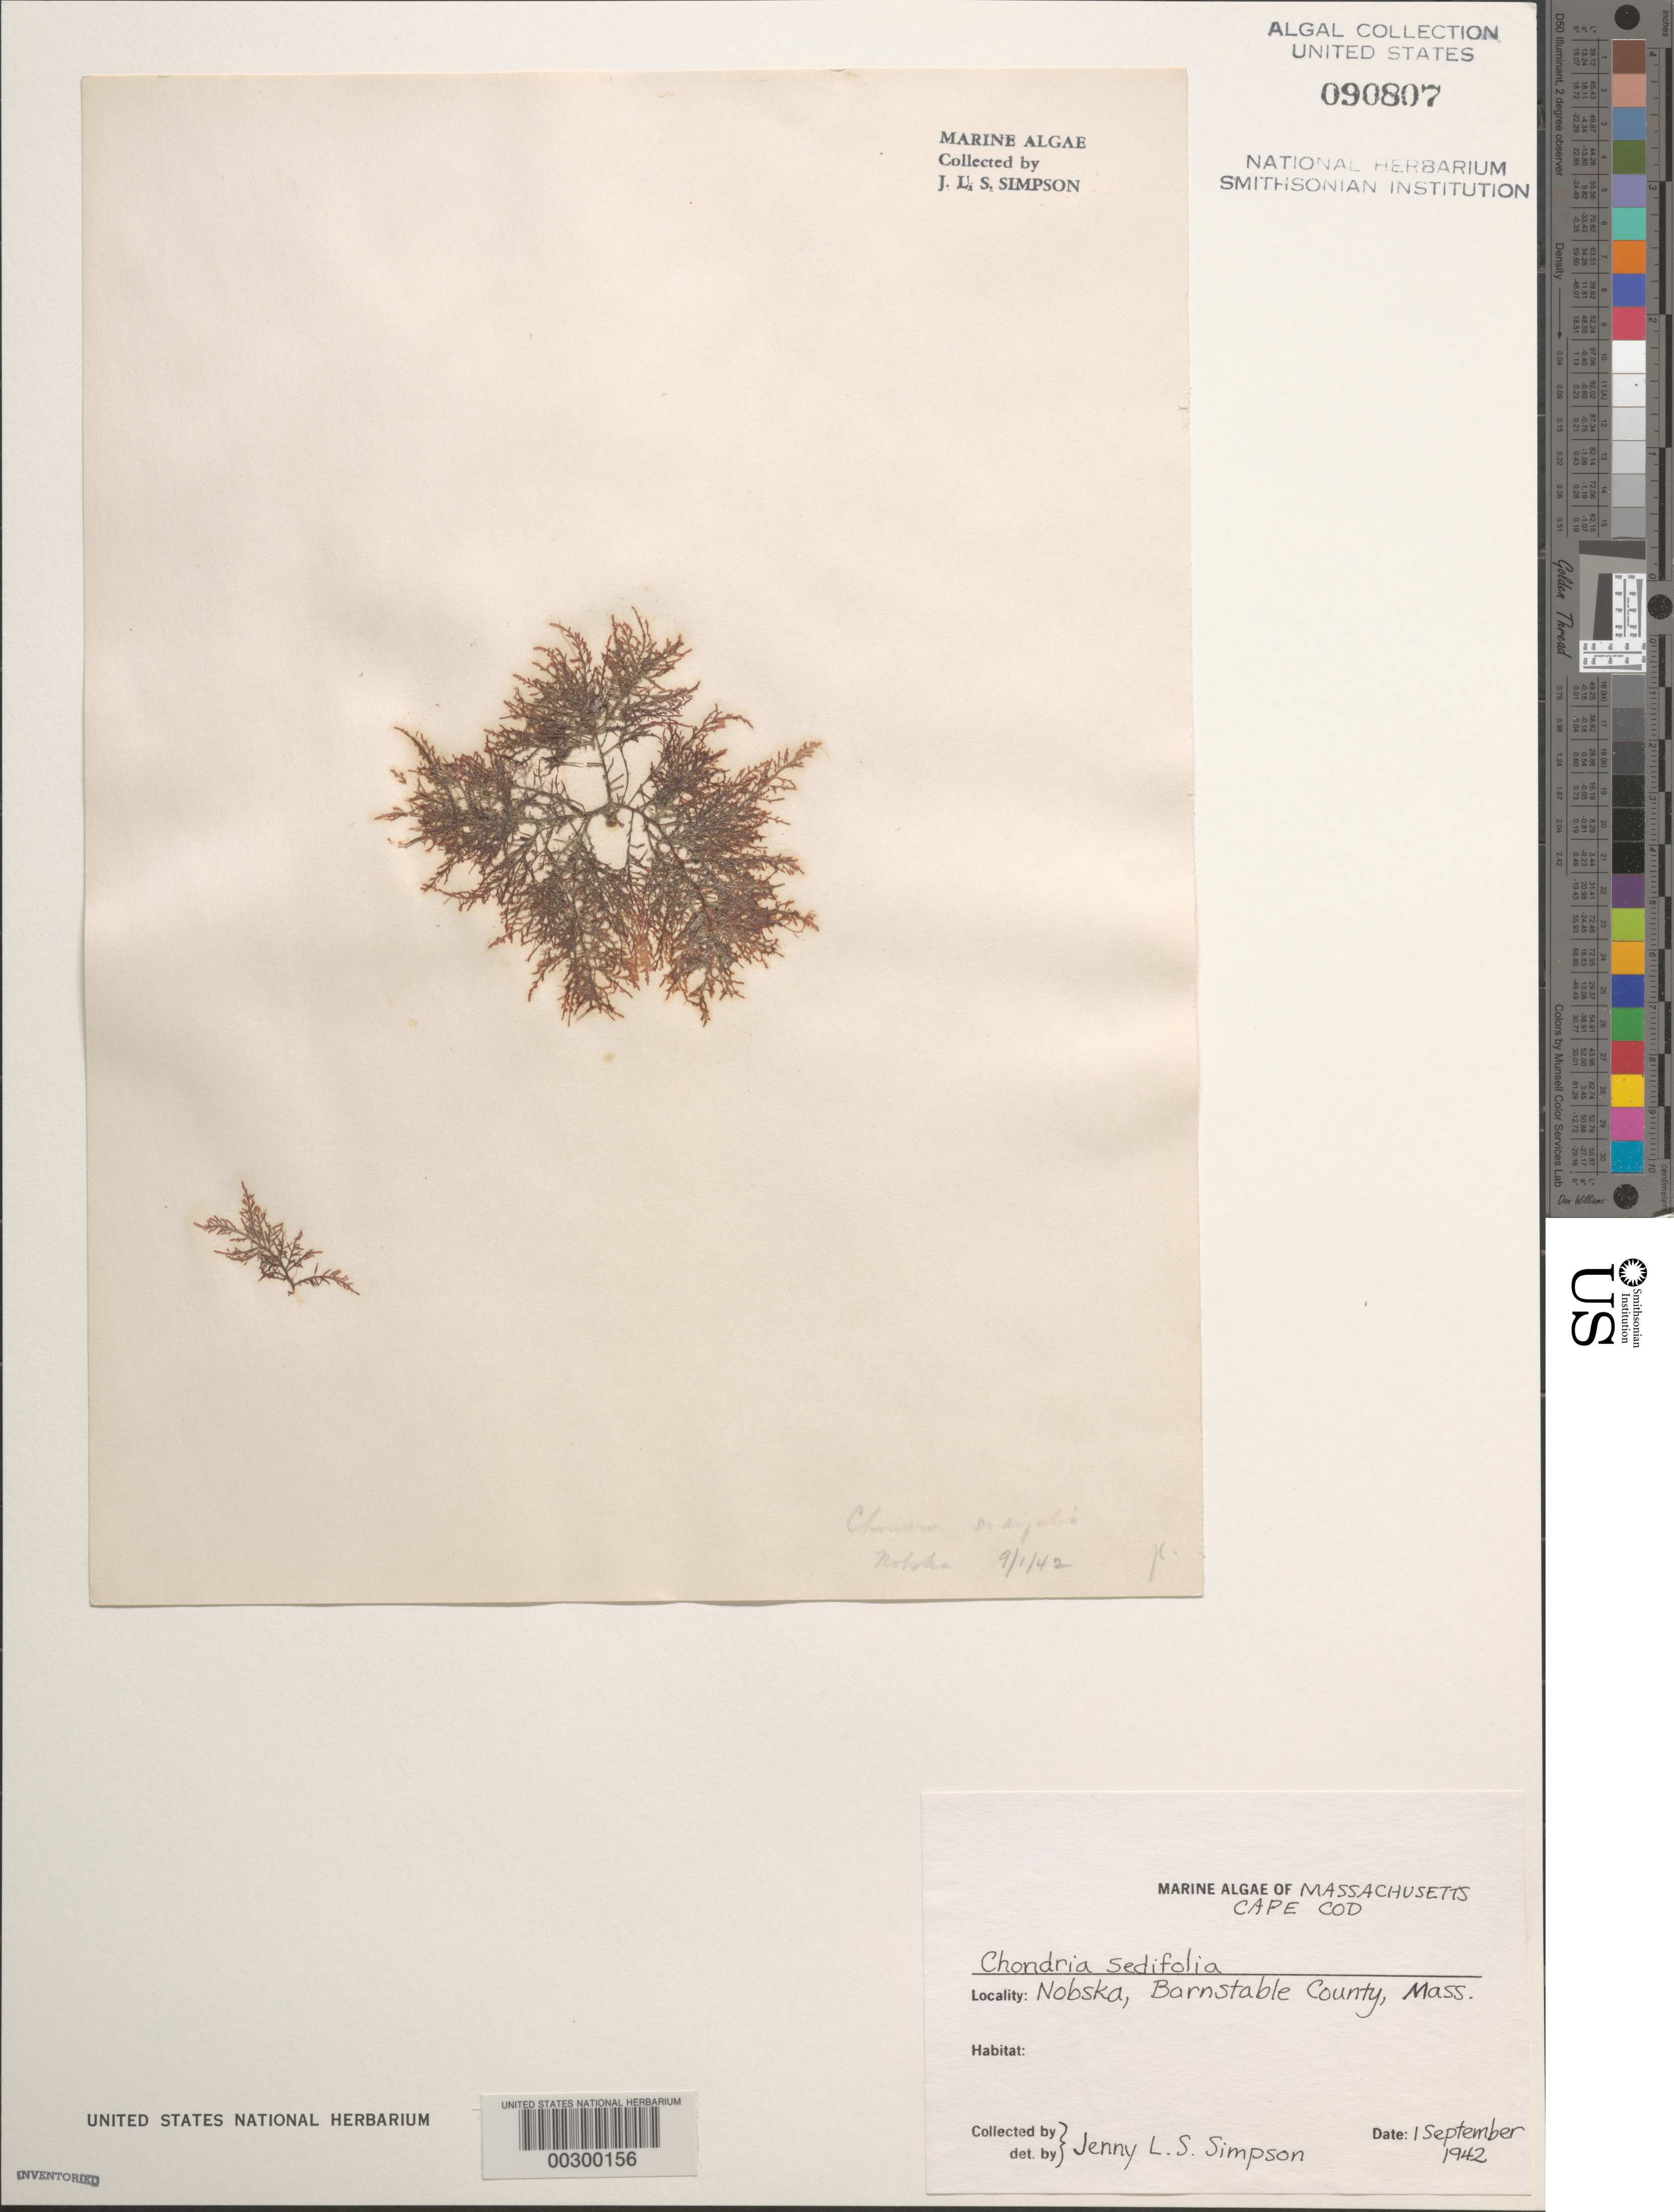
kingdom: Plantae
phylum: Rhodophyta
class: Florideophyceae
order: Ceramiales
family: Rhodomelaceae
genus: Chondria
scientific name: Chondria sedifolia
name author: Harv.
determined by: Simpson, J. L. S.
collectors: J. Simpson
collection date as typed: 01 Sep 1942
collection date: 1942-09-01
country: United States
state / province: Massachusetts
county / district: Barnstable County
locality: Nobska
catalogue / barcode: US 90807